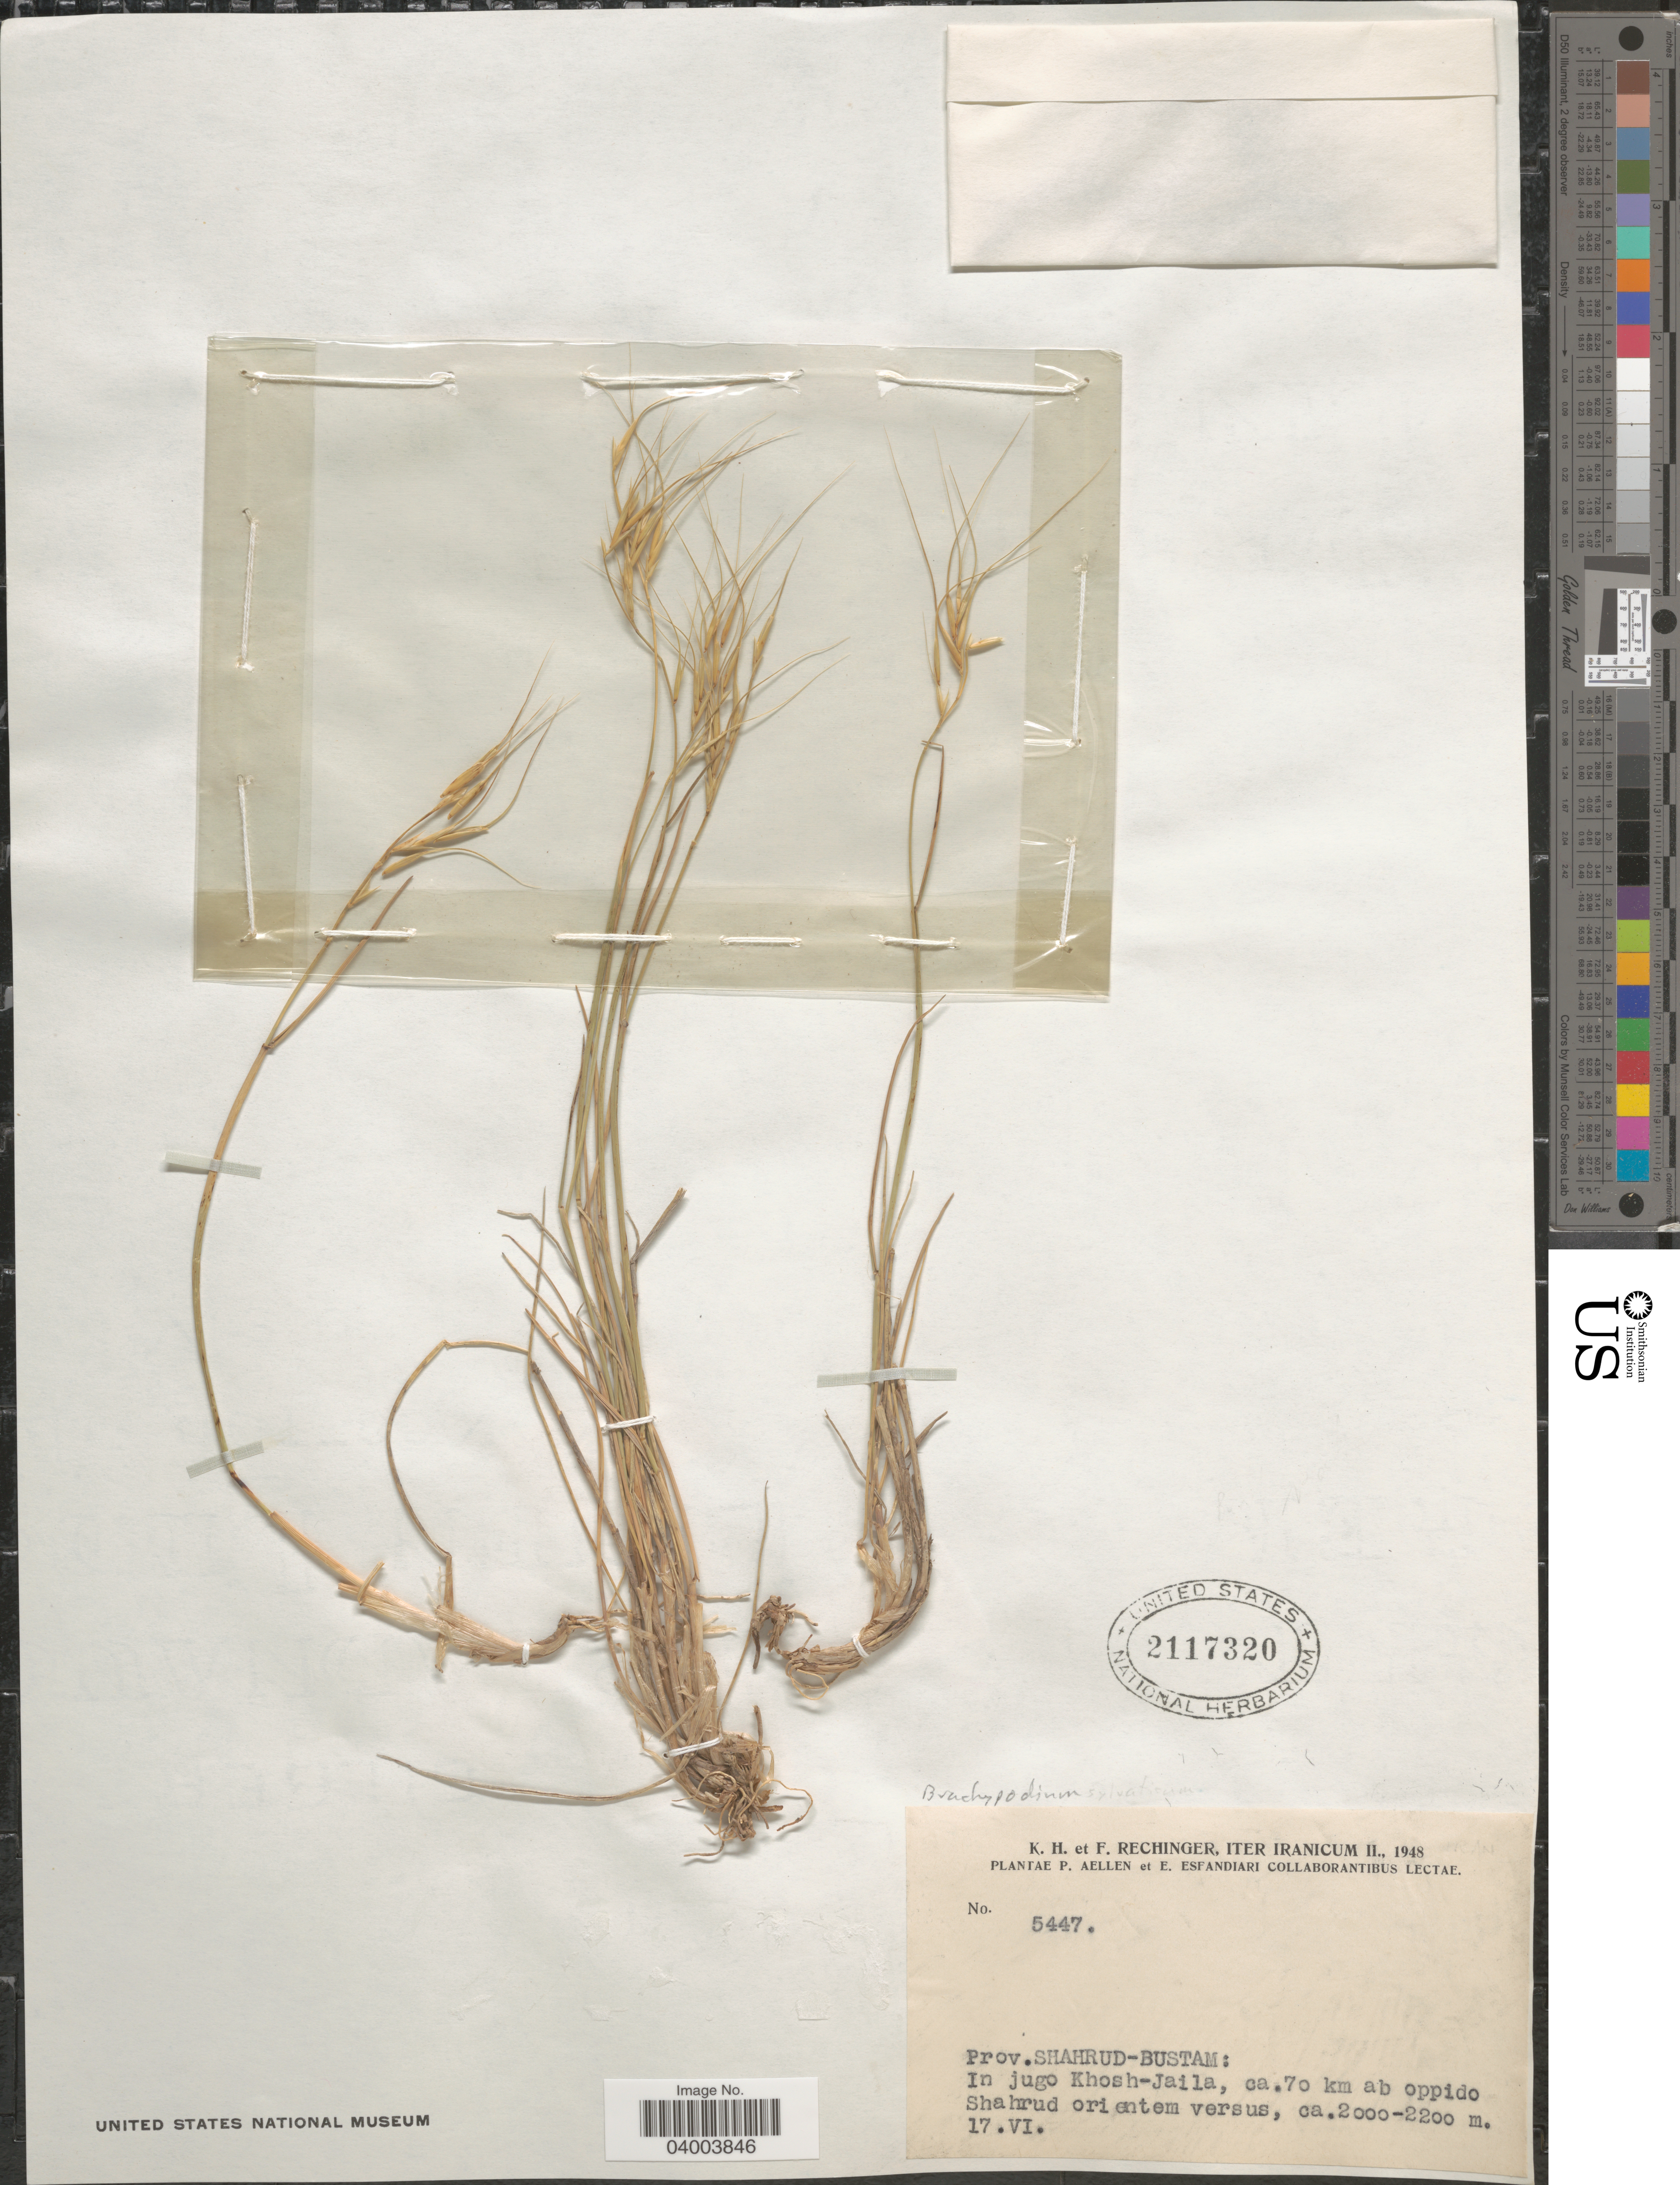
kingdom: Plantae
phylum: Tracheophyta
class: Liliopsida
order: Poales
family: Poaceae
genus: Brachypodium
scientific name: Brachypodium sp.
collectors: K. H. Rechinger & F. Rechinger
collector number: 5447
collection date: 1948-06-17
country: Iran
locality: Prov. Shahrud-Bustam: In jugo Khosh-Jaila, ca. 70 km ab oppido Shahrud orientem versus.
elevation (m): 2000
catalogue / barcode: US 2117320